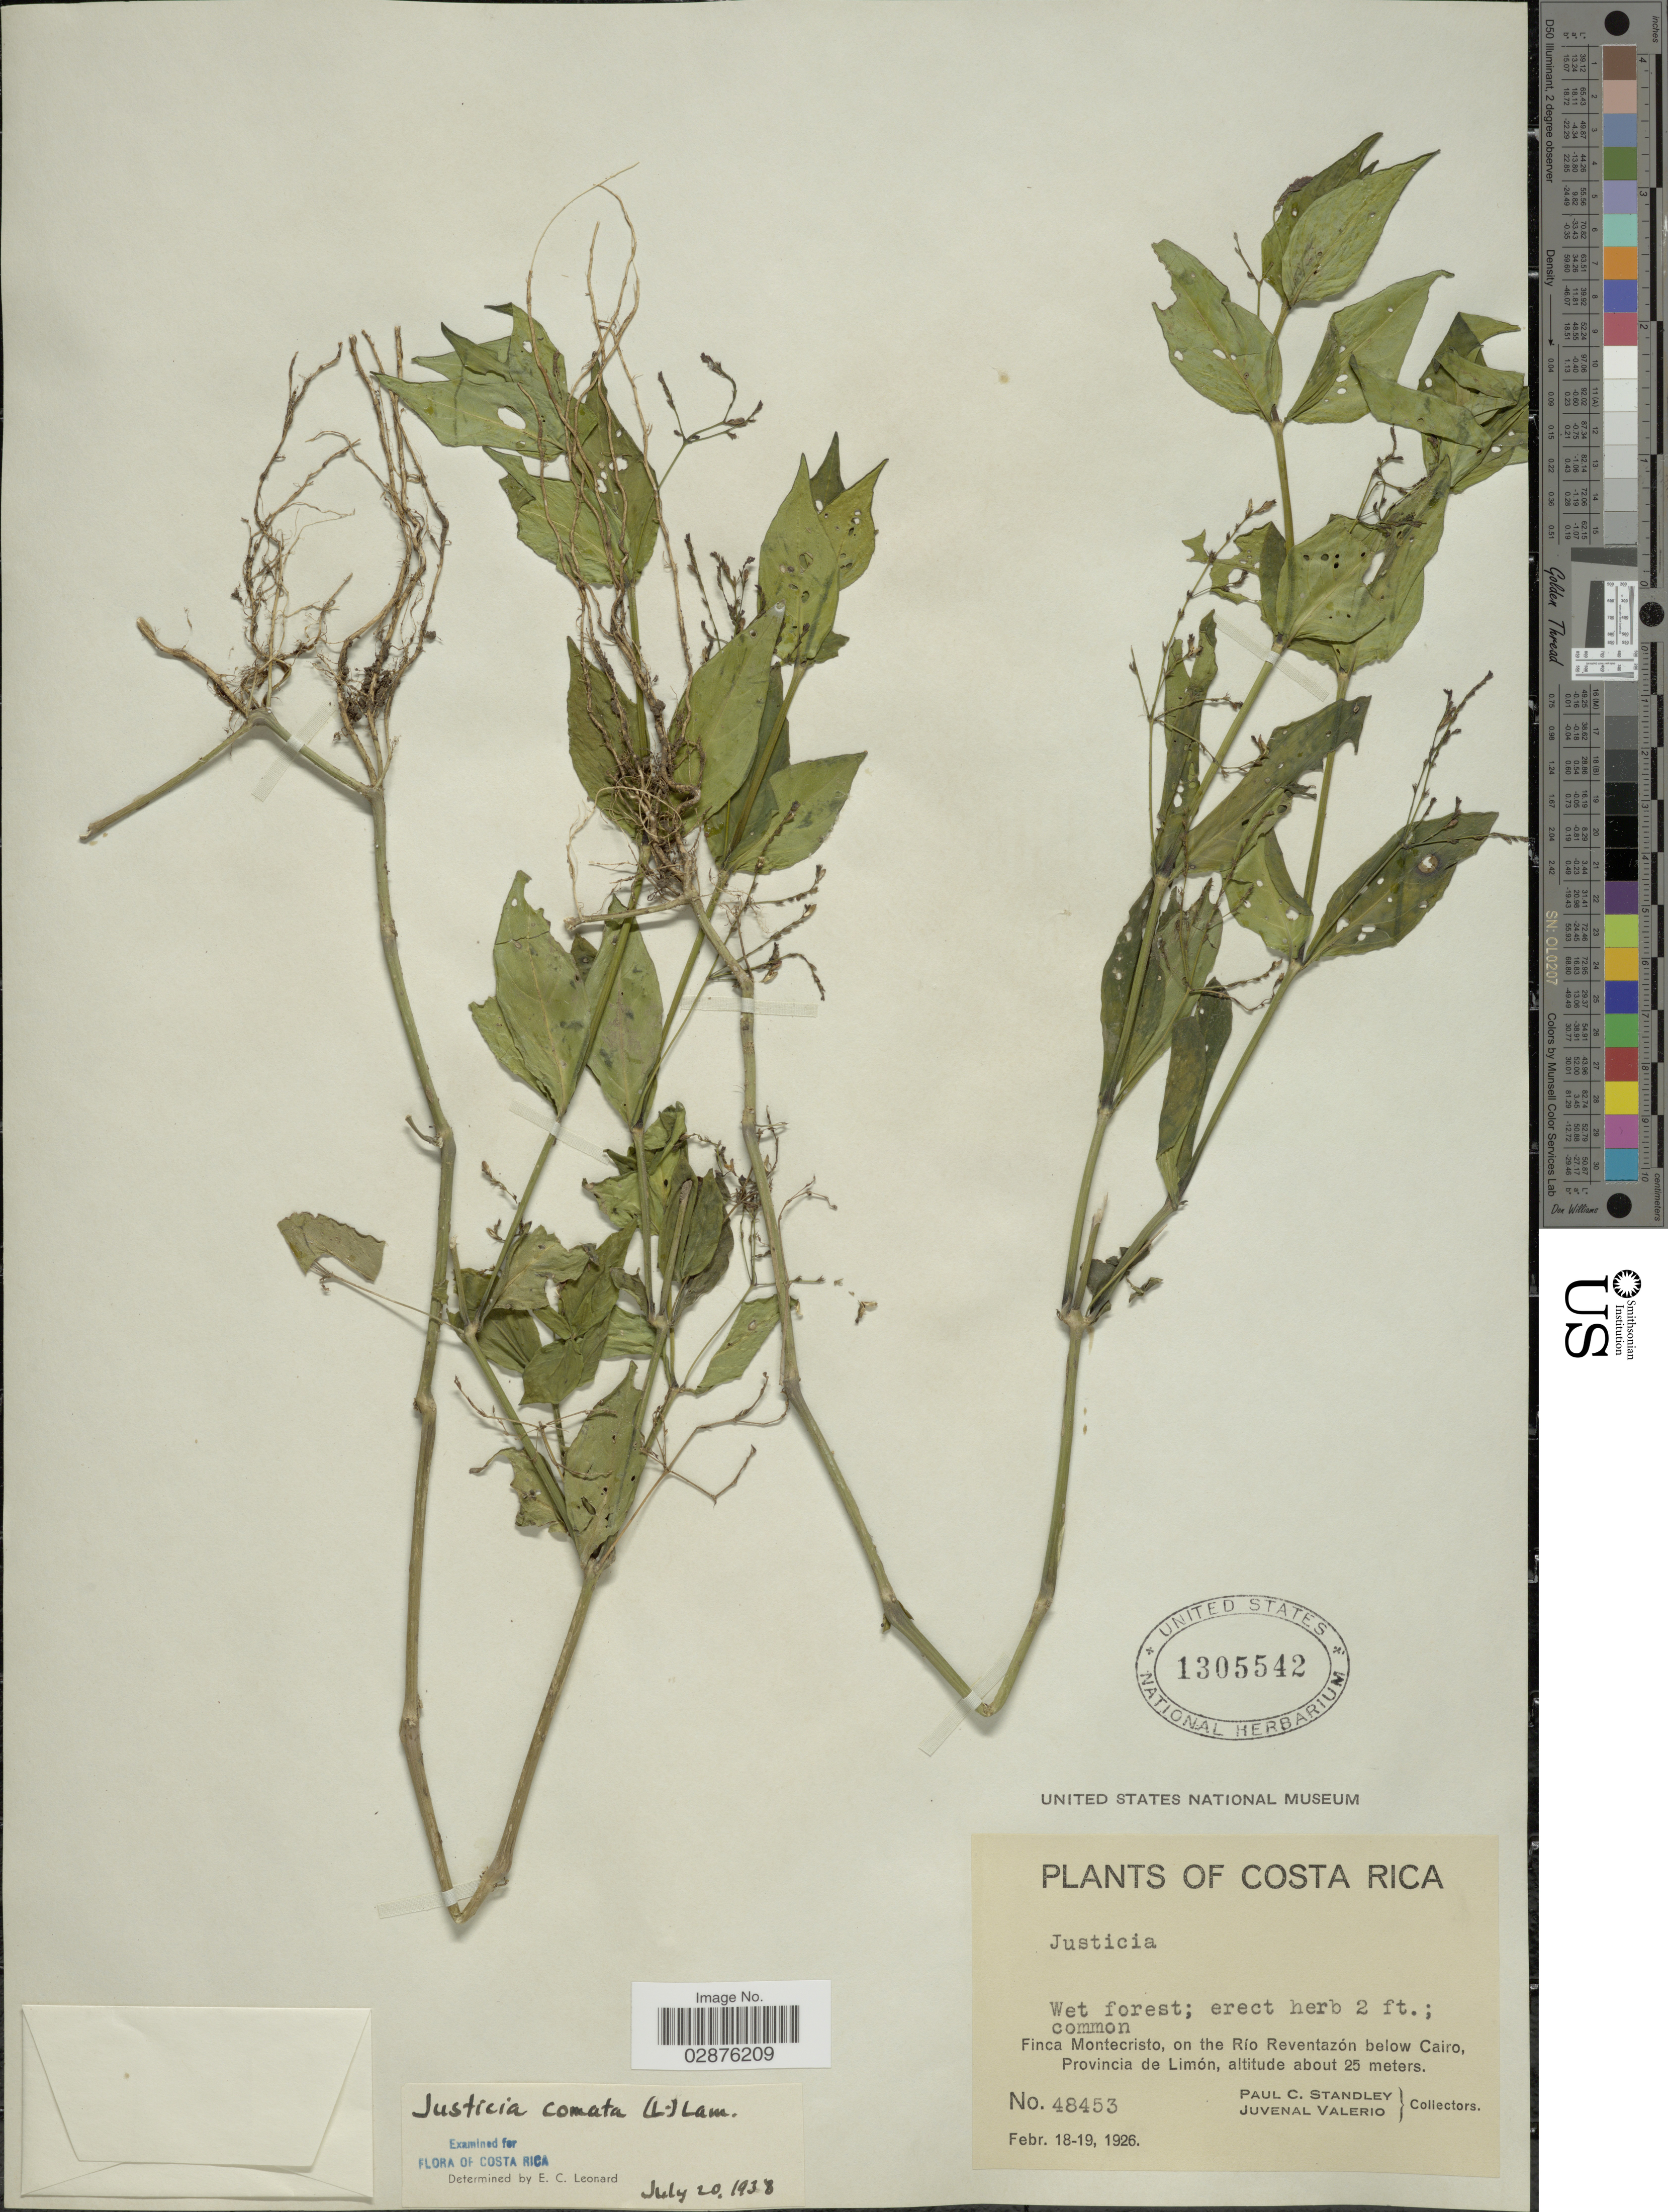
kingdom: Plantae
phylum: Tracheophyta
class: Magnoliopsida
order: Lamiales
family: Acanthaceae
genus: Justicia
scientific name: Justicia comata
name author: (L.) Lam.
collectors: P. C. Standley & J. Valerio R.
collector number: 48453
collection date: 1926-02-18/1926-02-19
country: Costa Rica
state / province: Limón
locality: Finca Montecristo, on the Río Reventazón below Cairo.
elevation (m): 25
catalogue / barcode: US 1305542